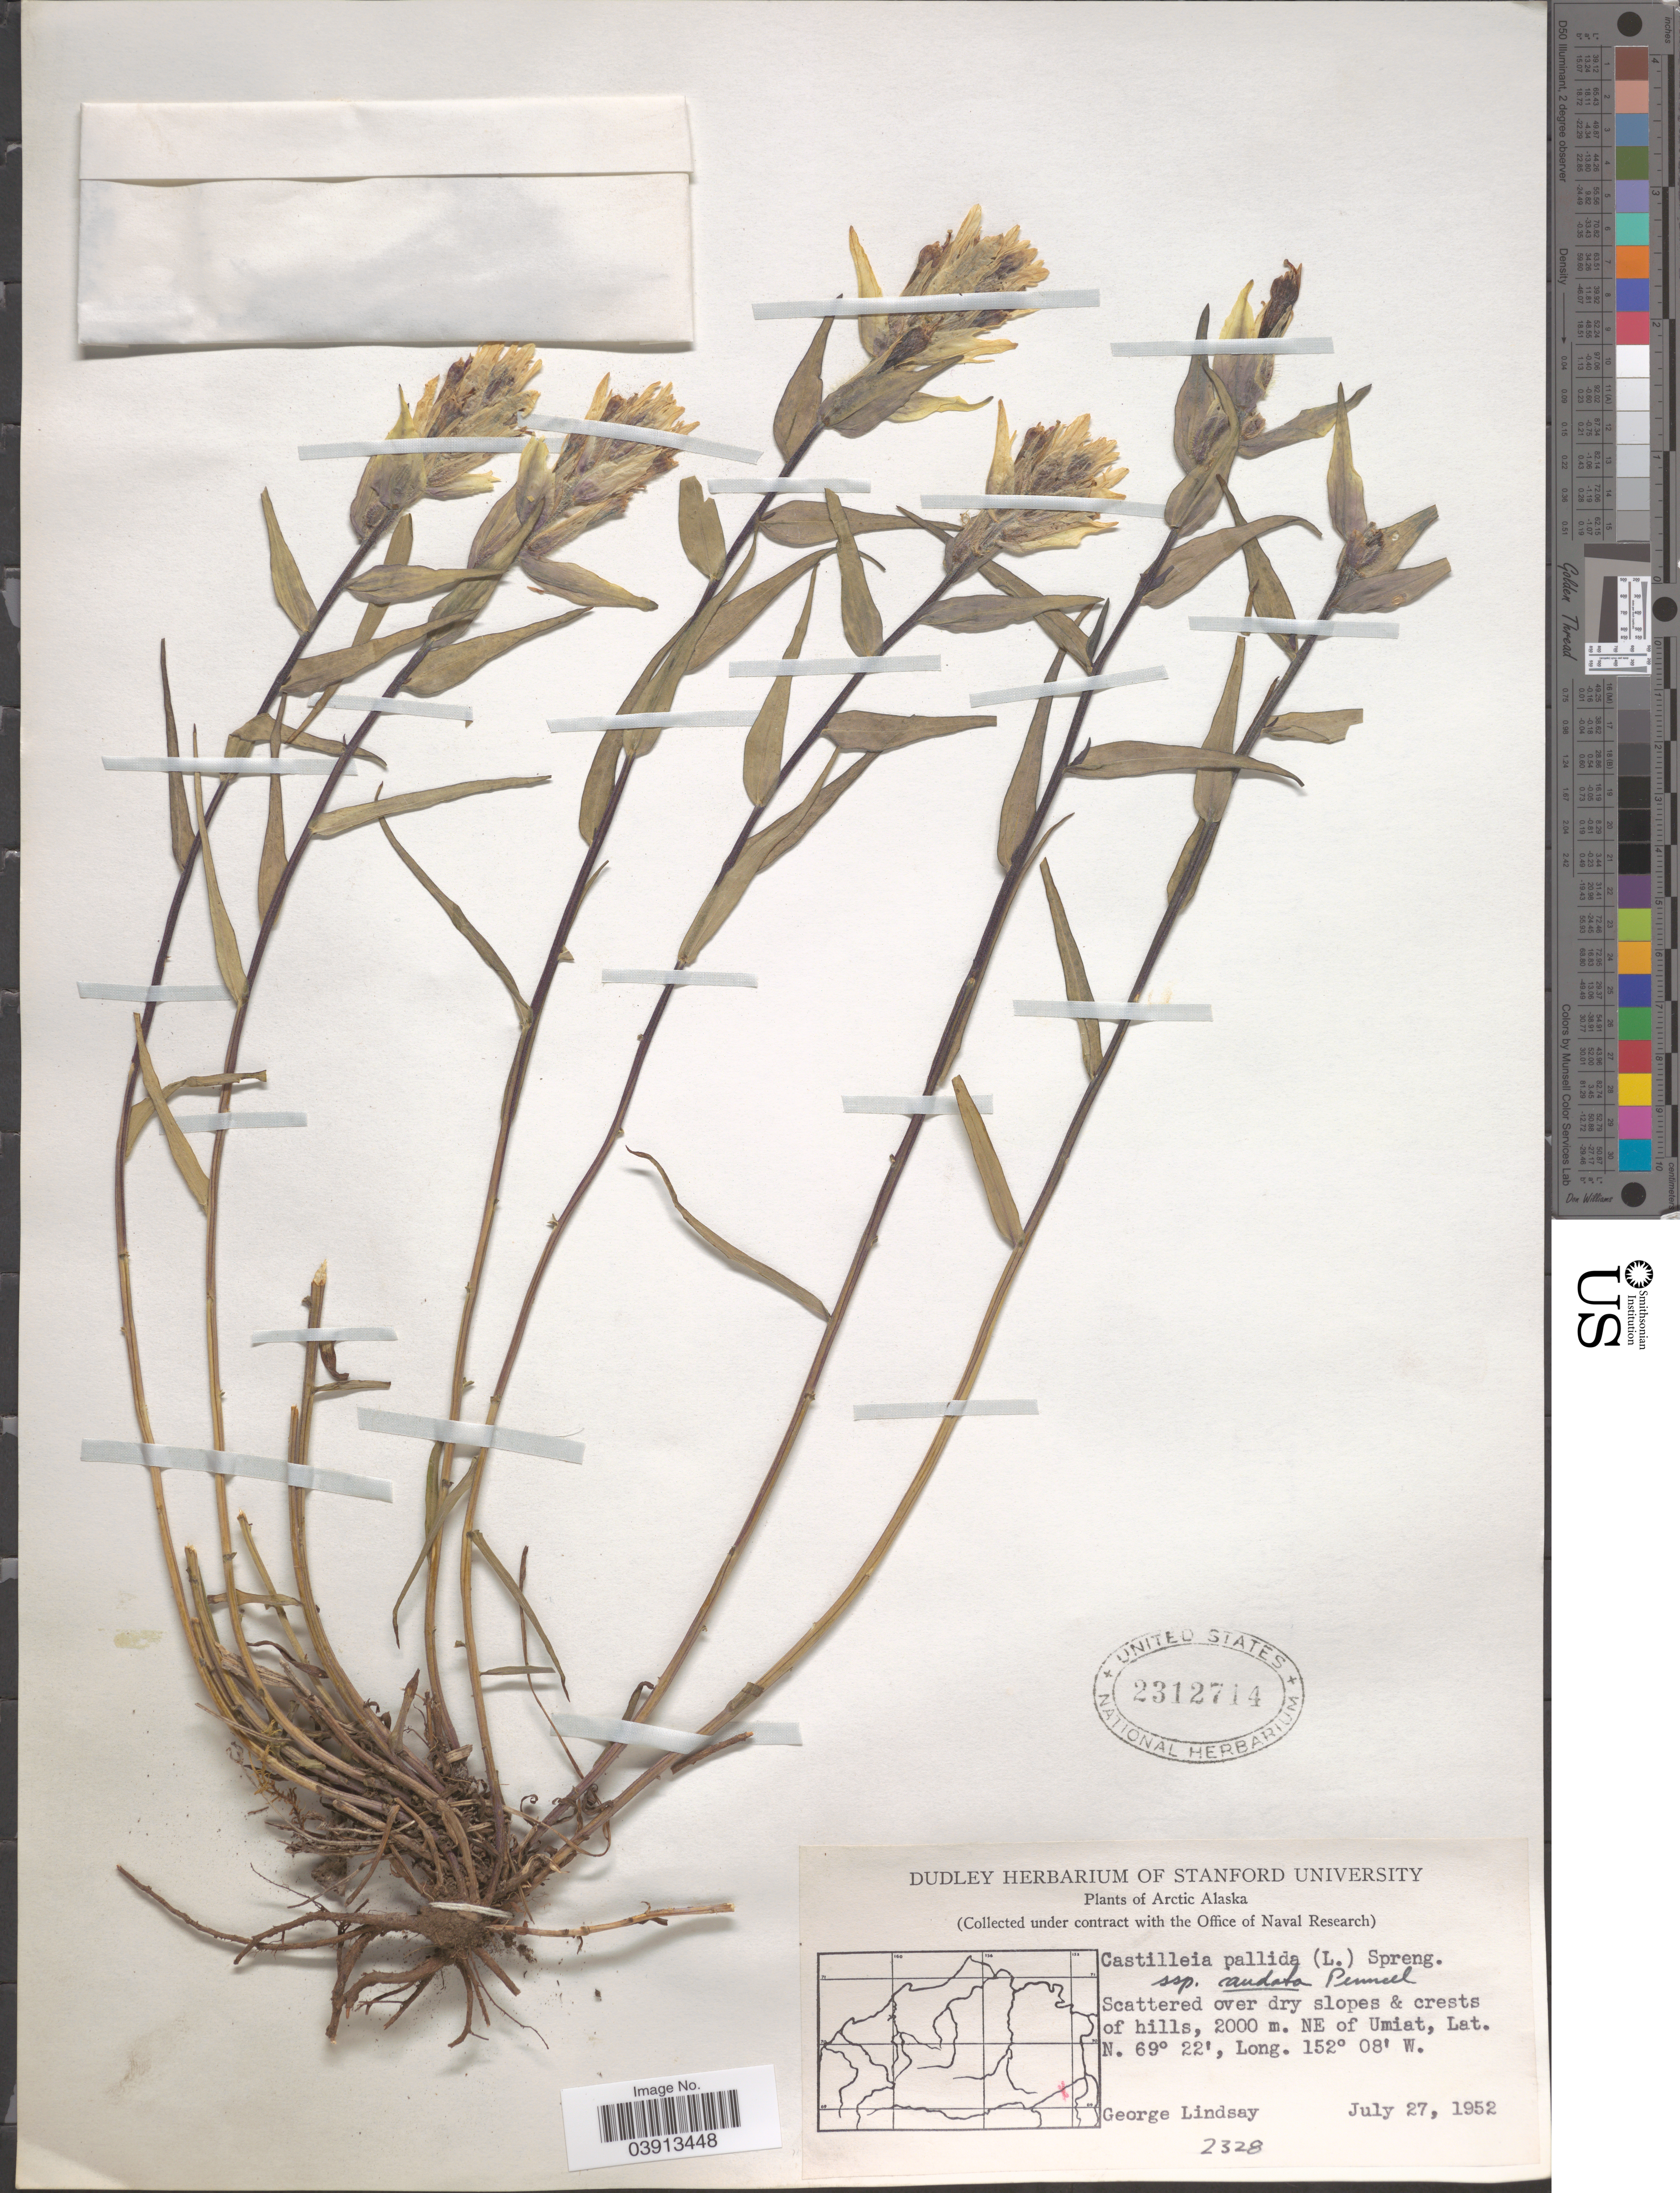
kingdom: Plantae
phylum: Tracheophyta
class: Magnoliopsida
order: Lamiales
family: Orobanchaceae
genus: Castilleja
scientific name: Castilleja pallida var. caudata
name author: (Pennell) B. Boivin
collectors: G. Lindsay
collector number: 2328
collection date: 1952-07-27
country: United States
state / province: Alaska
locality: Arctic Alaska. NE of Umiat.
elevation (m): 2000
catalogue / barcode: US 2312714